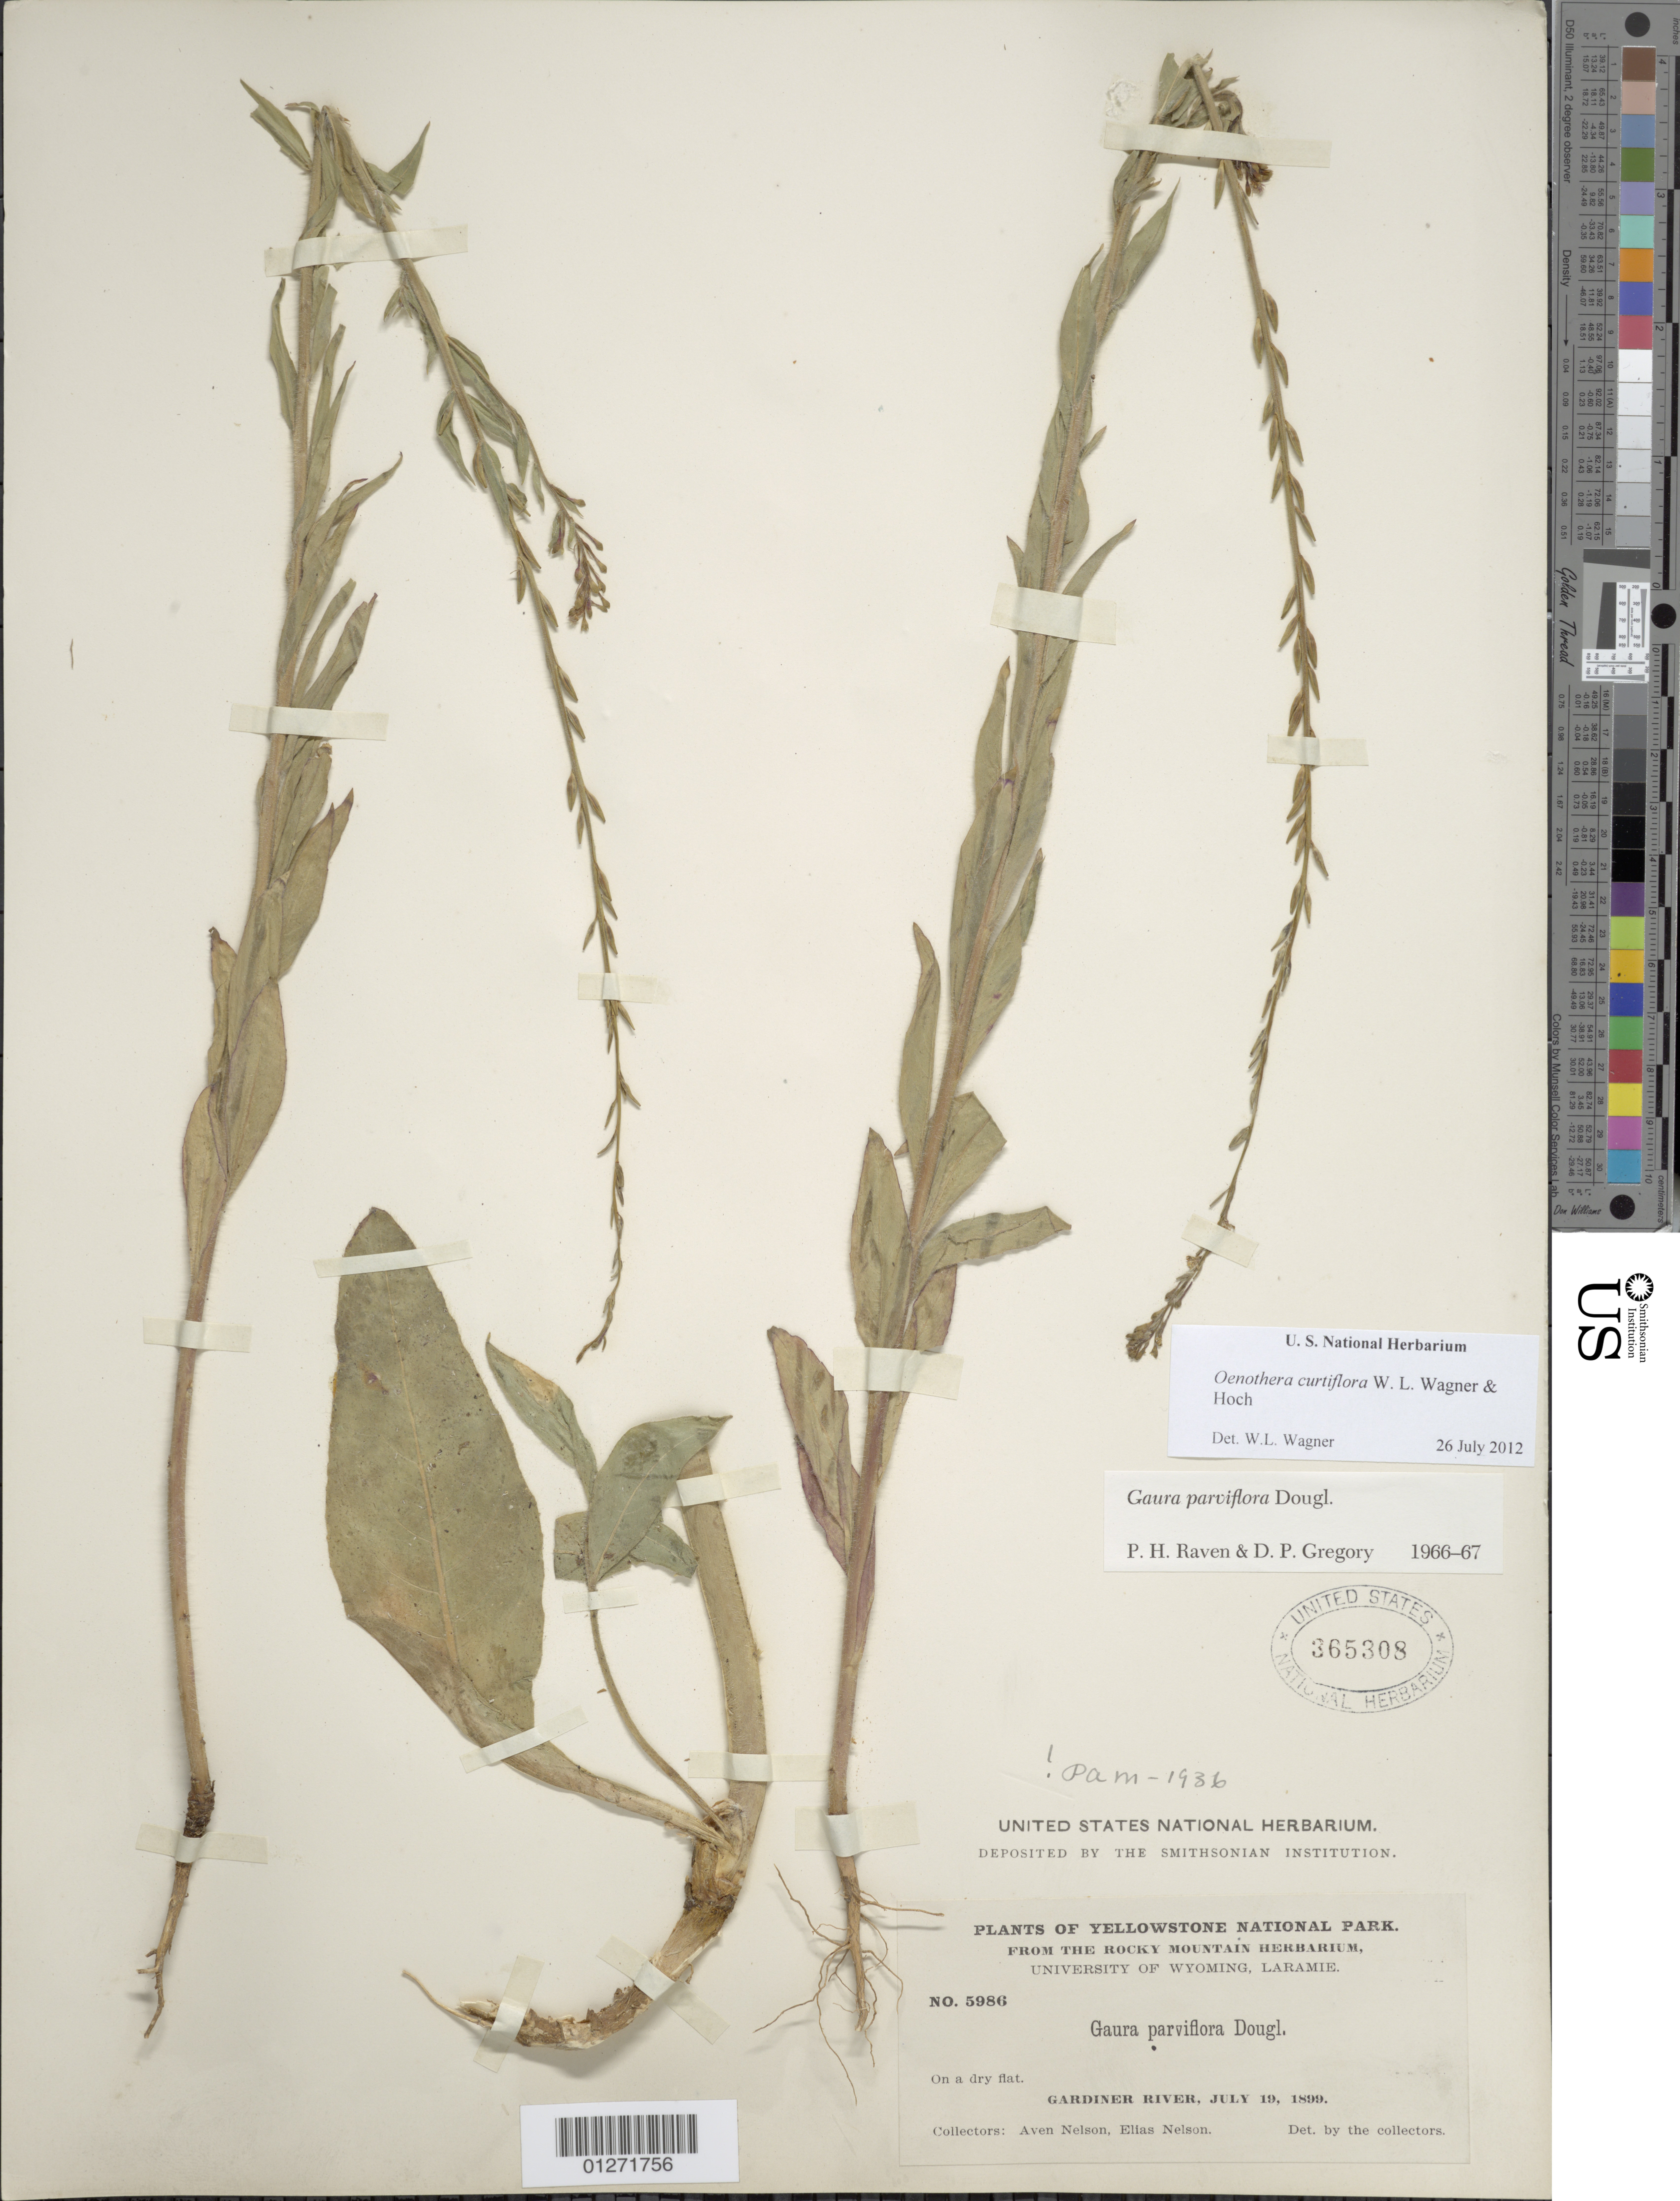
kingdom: Plantae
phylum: Tracheophyta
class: Magnoliopsida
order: Myrtales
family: Onagraceae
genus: Oenothera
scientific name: Oenothera curtiflora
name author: W.L. Wagner & Hoch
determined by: Wagner, W. L., (BOT), Smithsonian Institution - National Museum of Natural History (UNITED STATES)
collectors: A. Nelson & E. Nelson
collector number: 5986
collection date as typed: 19 Jul 1899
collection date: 1899-07-19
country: United States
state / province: Wyoming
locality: Gardiner River.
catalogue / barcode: US 365308